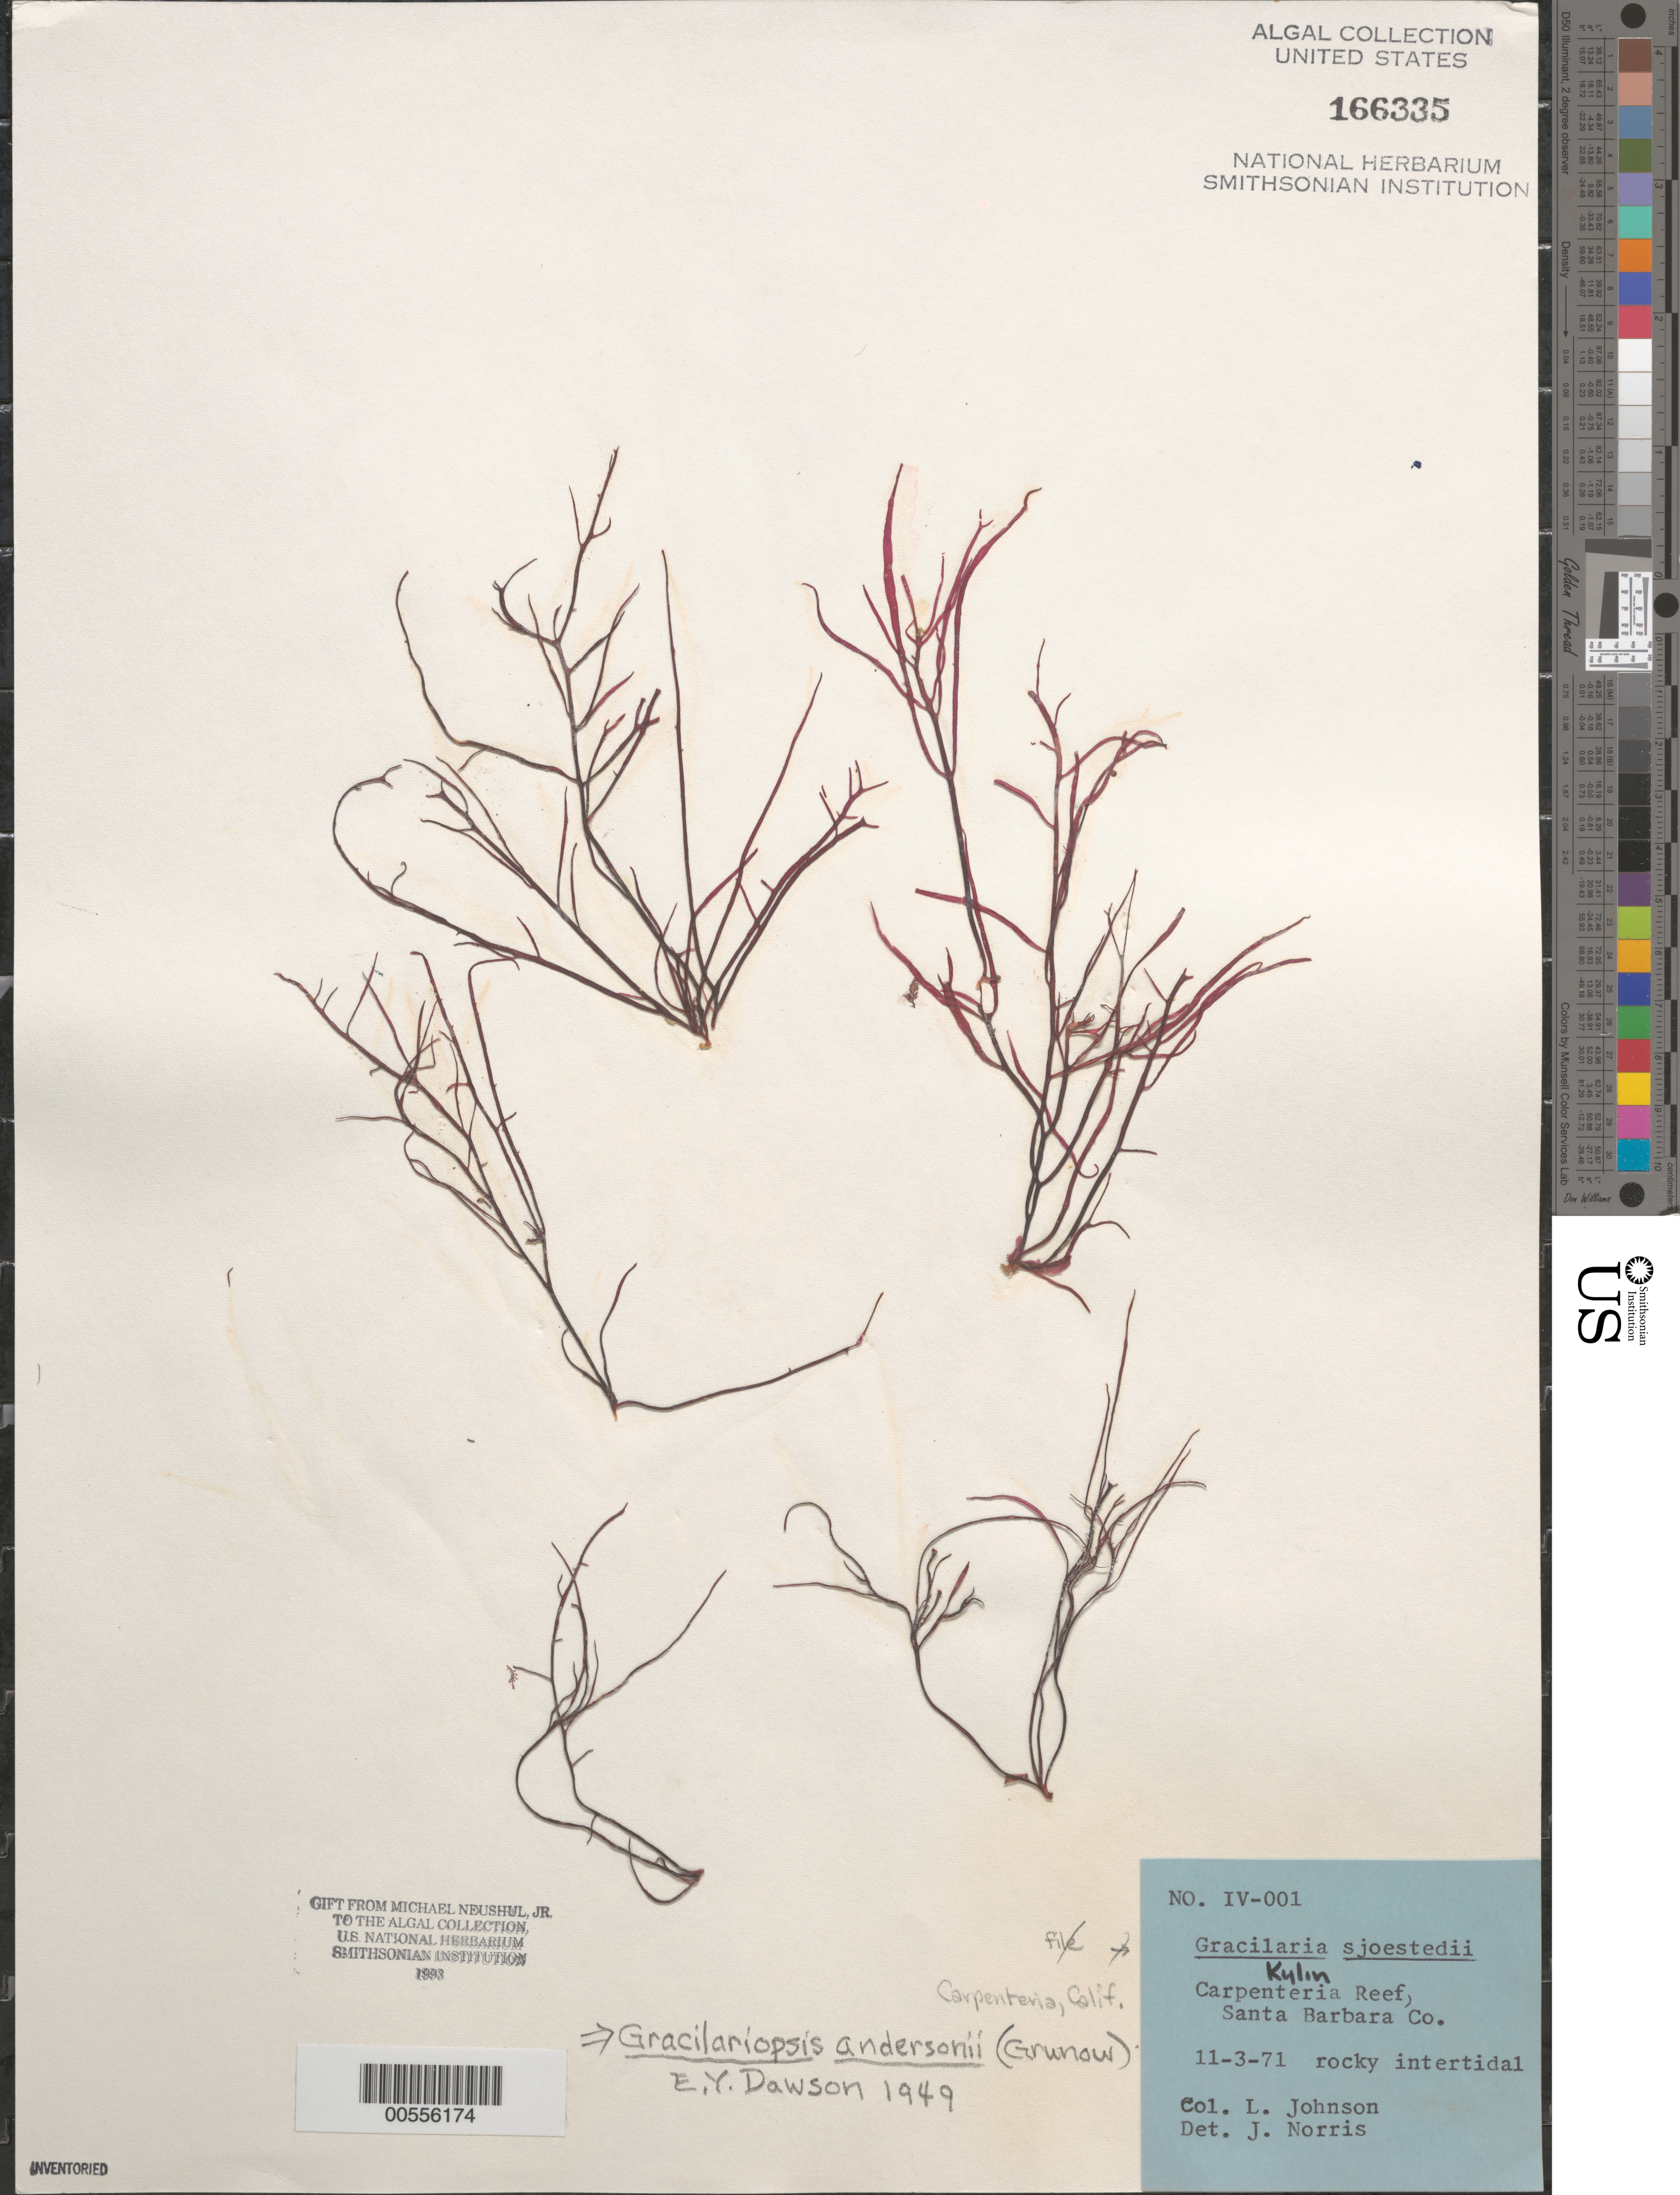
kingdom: Plantae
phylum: Rhodophyta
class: Florideophyceae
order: Gracilariales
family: Gracilariaceae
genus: Gracilariopsis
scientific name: Gracilariopsis andersonii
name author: (Grunow) E.Y. Dawson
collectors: L. Johnson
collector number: IV-001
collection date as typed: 03 Nov 1971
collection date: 1971-11-03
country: United States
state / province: California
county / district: Santa Barbara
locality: Carpenteria Reef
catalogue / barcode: US 166335